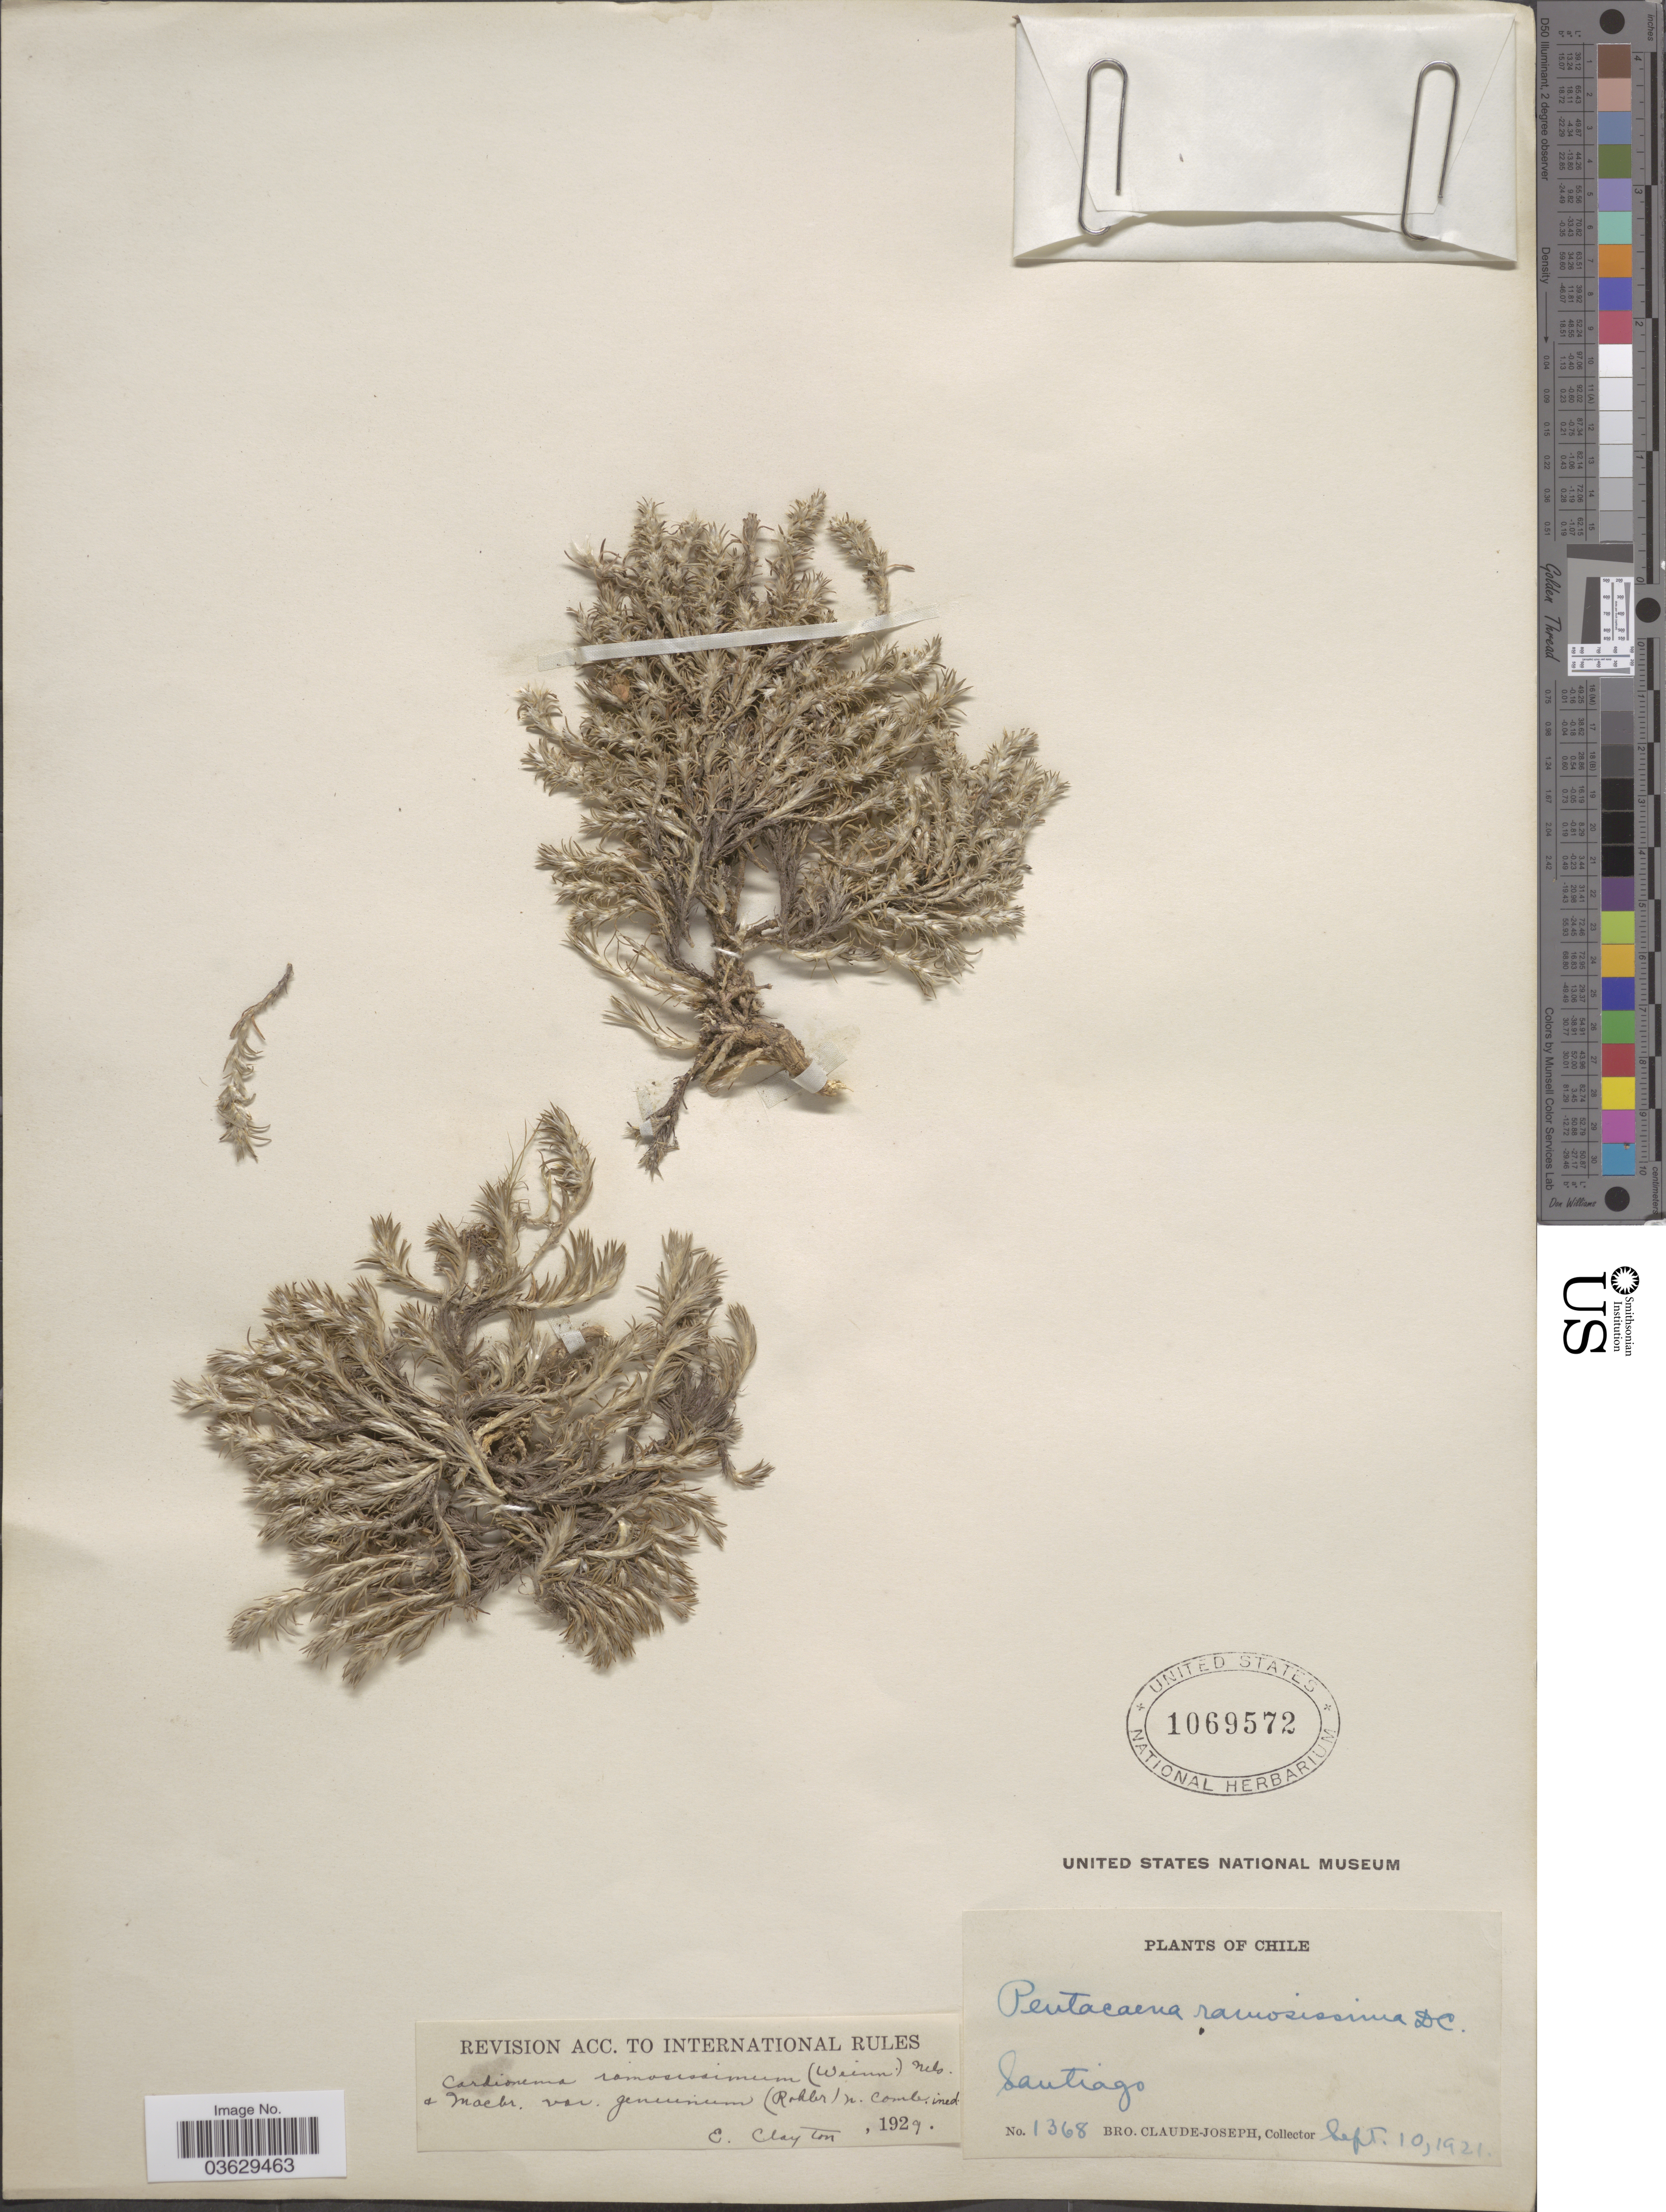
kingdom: Plantae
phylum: Tracheophyta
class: Magnoliopsida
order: Caryophyllales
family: Caryophyllaceae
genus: Cardionema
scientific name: Cardionema ramosissimum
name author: (Weinm.) A. Nelson & J.F. Macbr.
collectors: Bro. Claude-Joseph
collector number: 1368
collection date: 1921-09-10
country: Chile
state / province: Región Metropolitana (RM)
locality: Santiago.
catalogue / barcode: US 1069572